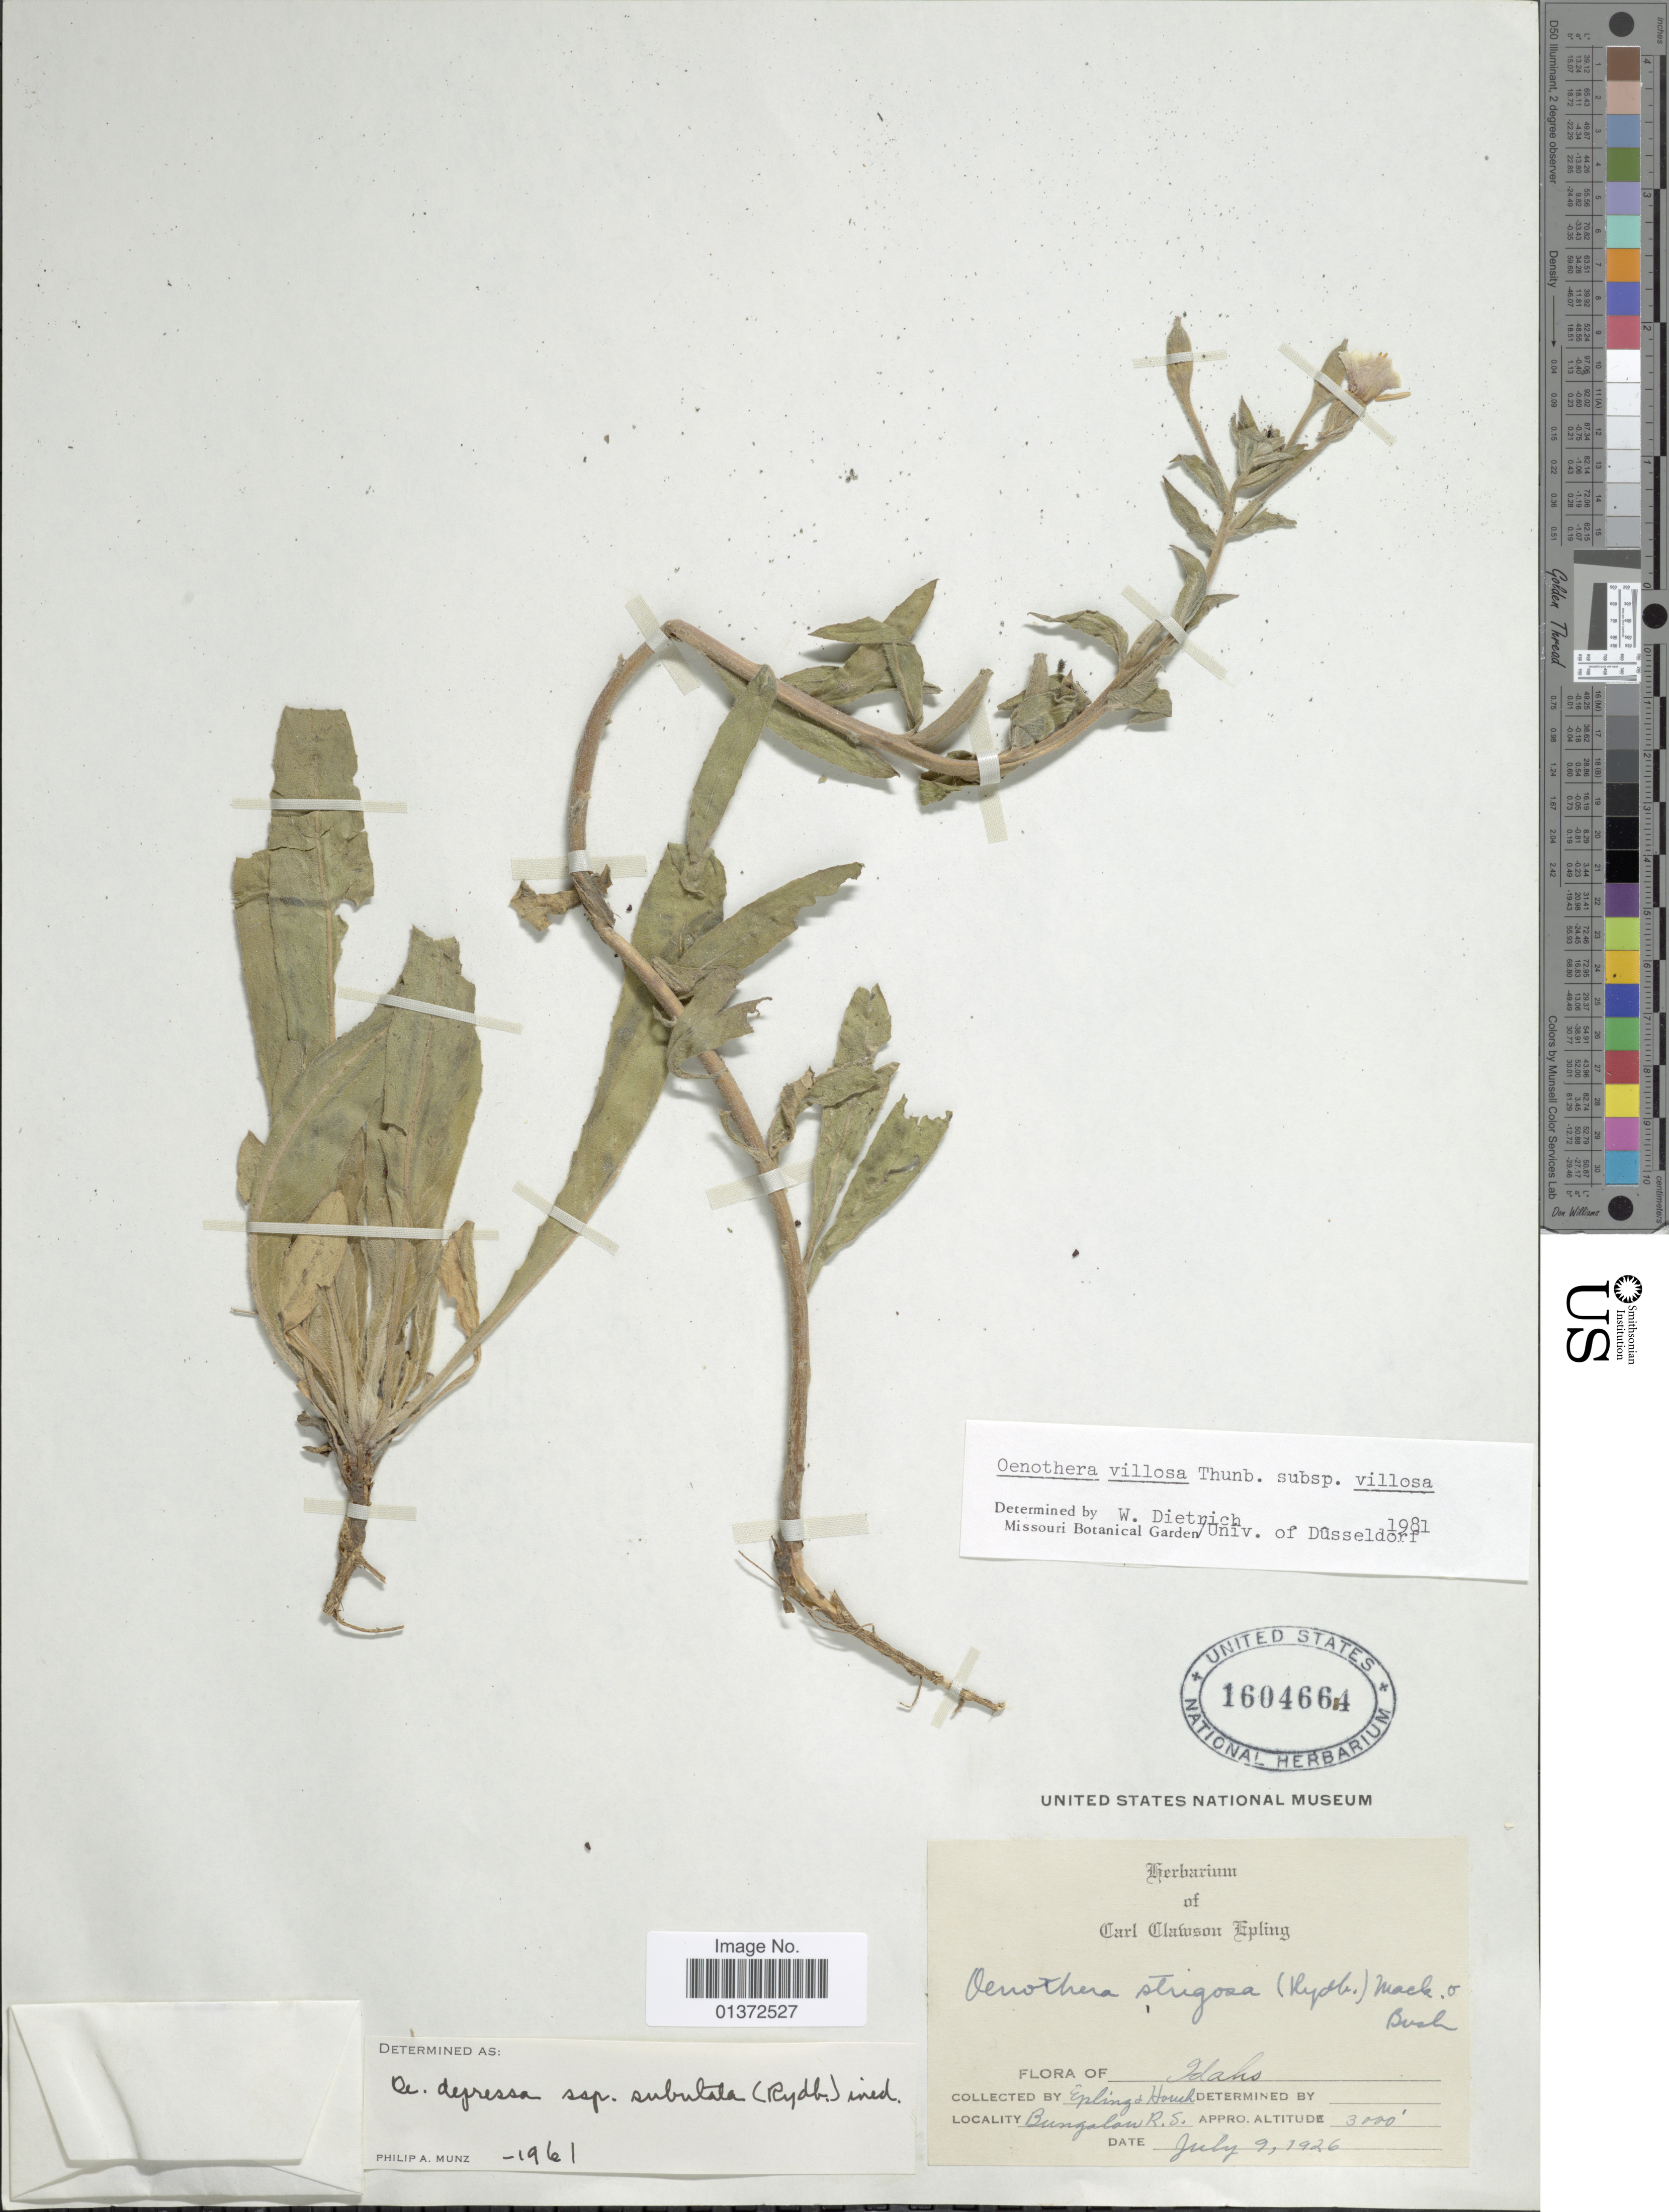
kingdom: Plantae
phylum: Tracheophyta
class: Magnoliopsida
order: Myrtales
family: Onagraceae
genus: Oenothera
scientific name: Oenothera villosa subsp. villosa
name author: Thunb.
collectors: C. C. Epling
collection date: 1926-07-09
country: United States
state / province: Idaho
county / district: Clearwater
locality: Bungalow Ranger Station.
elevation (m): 914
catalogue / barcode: US 1604664